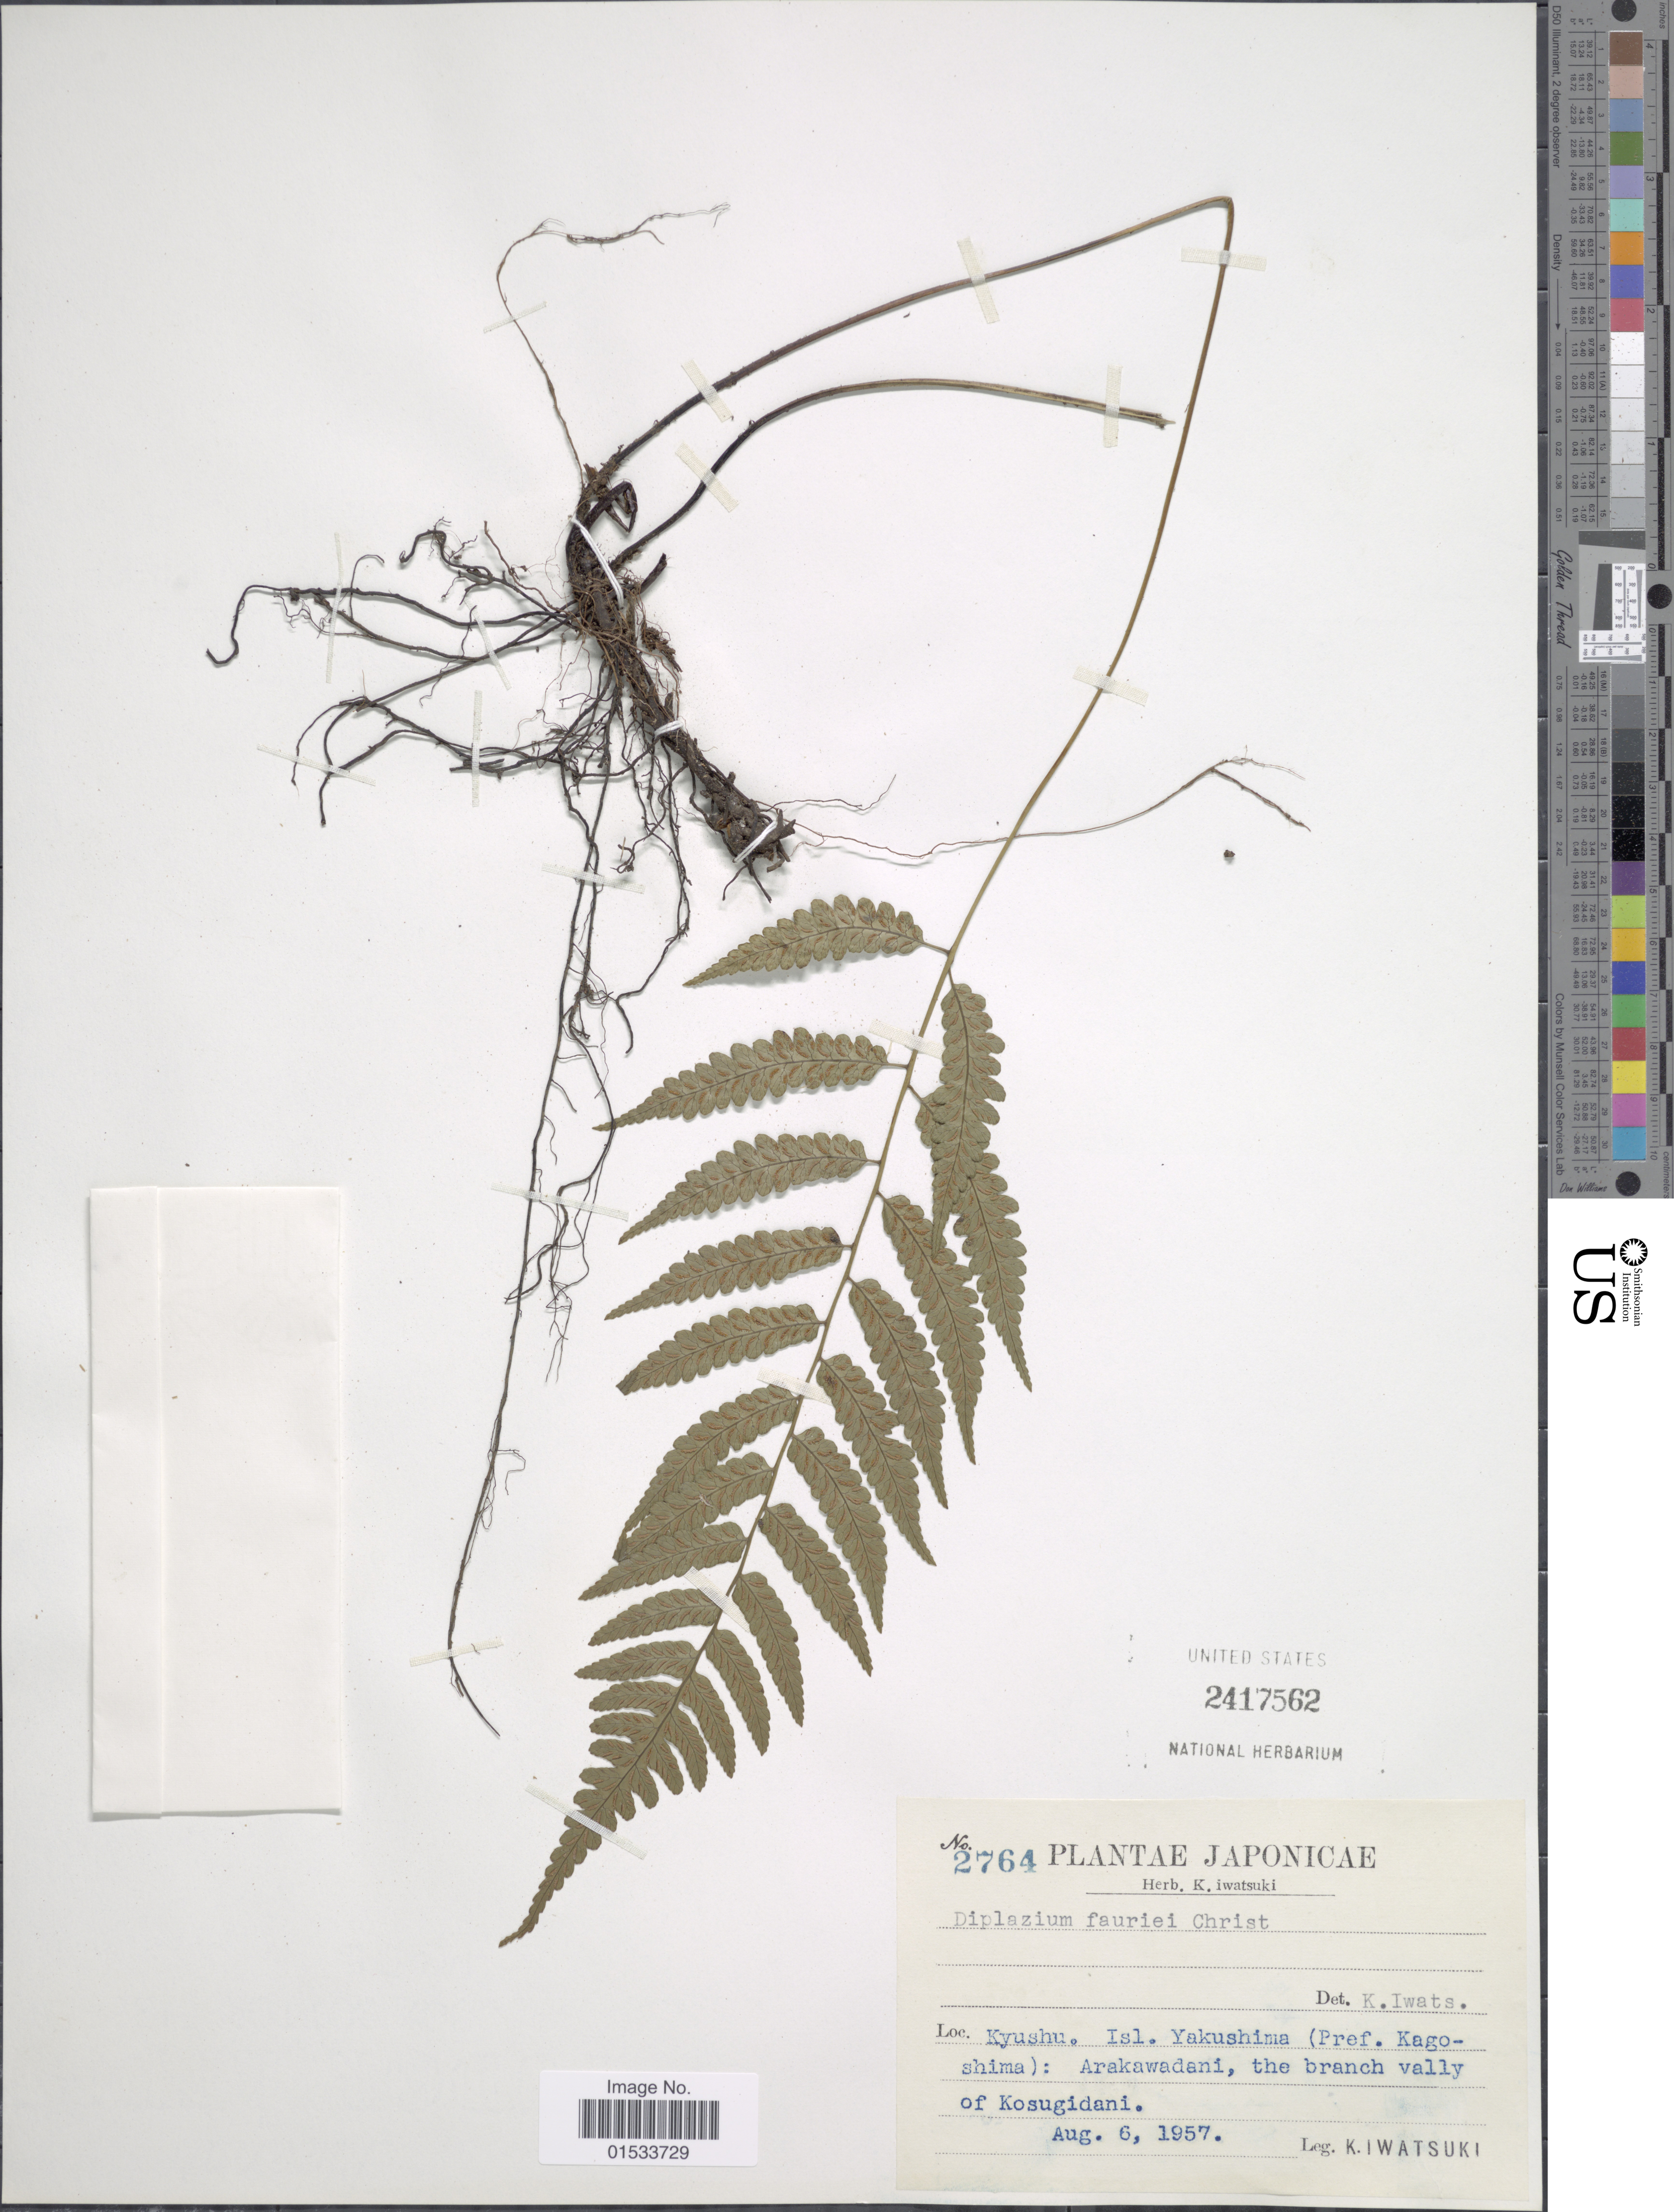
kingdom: Plantae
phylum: Tracheophyta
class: Polypodiopsida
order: Polypodiales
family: Athyriaceae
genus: Diplazium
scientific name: Diplazium fauriei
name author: Christ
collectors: K. Iwatsuki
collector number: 2764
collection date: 1957-08-06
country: Japan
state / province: Kagosima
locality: Kyushu, Isl. Yakushima: Arakawadani, the branch valley of Kosugidani.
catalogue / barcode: US 2417562